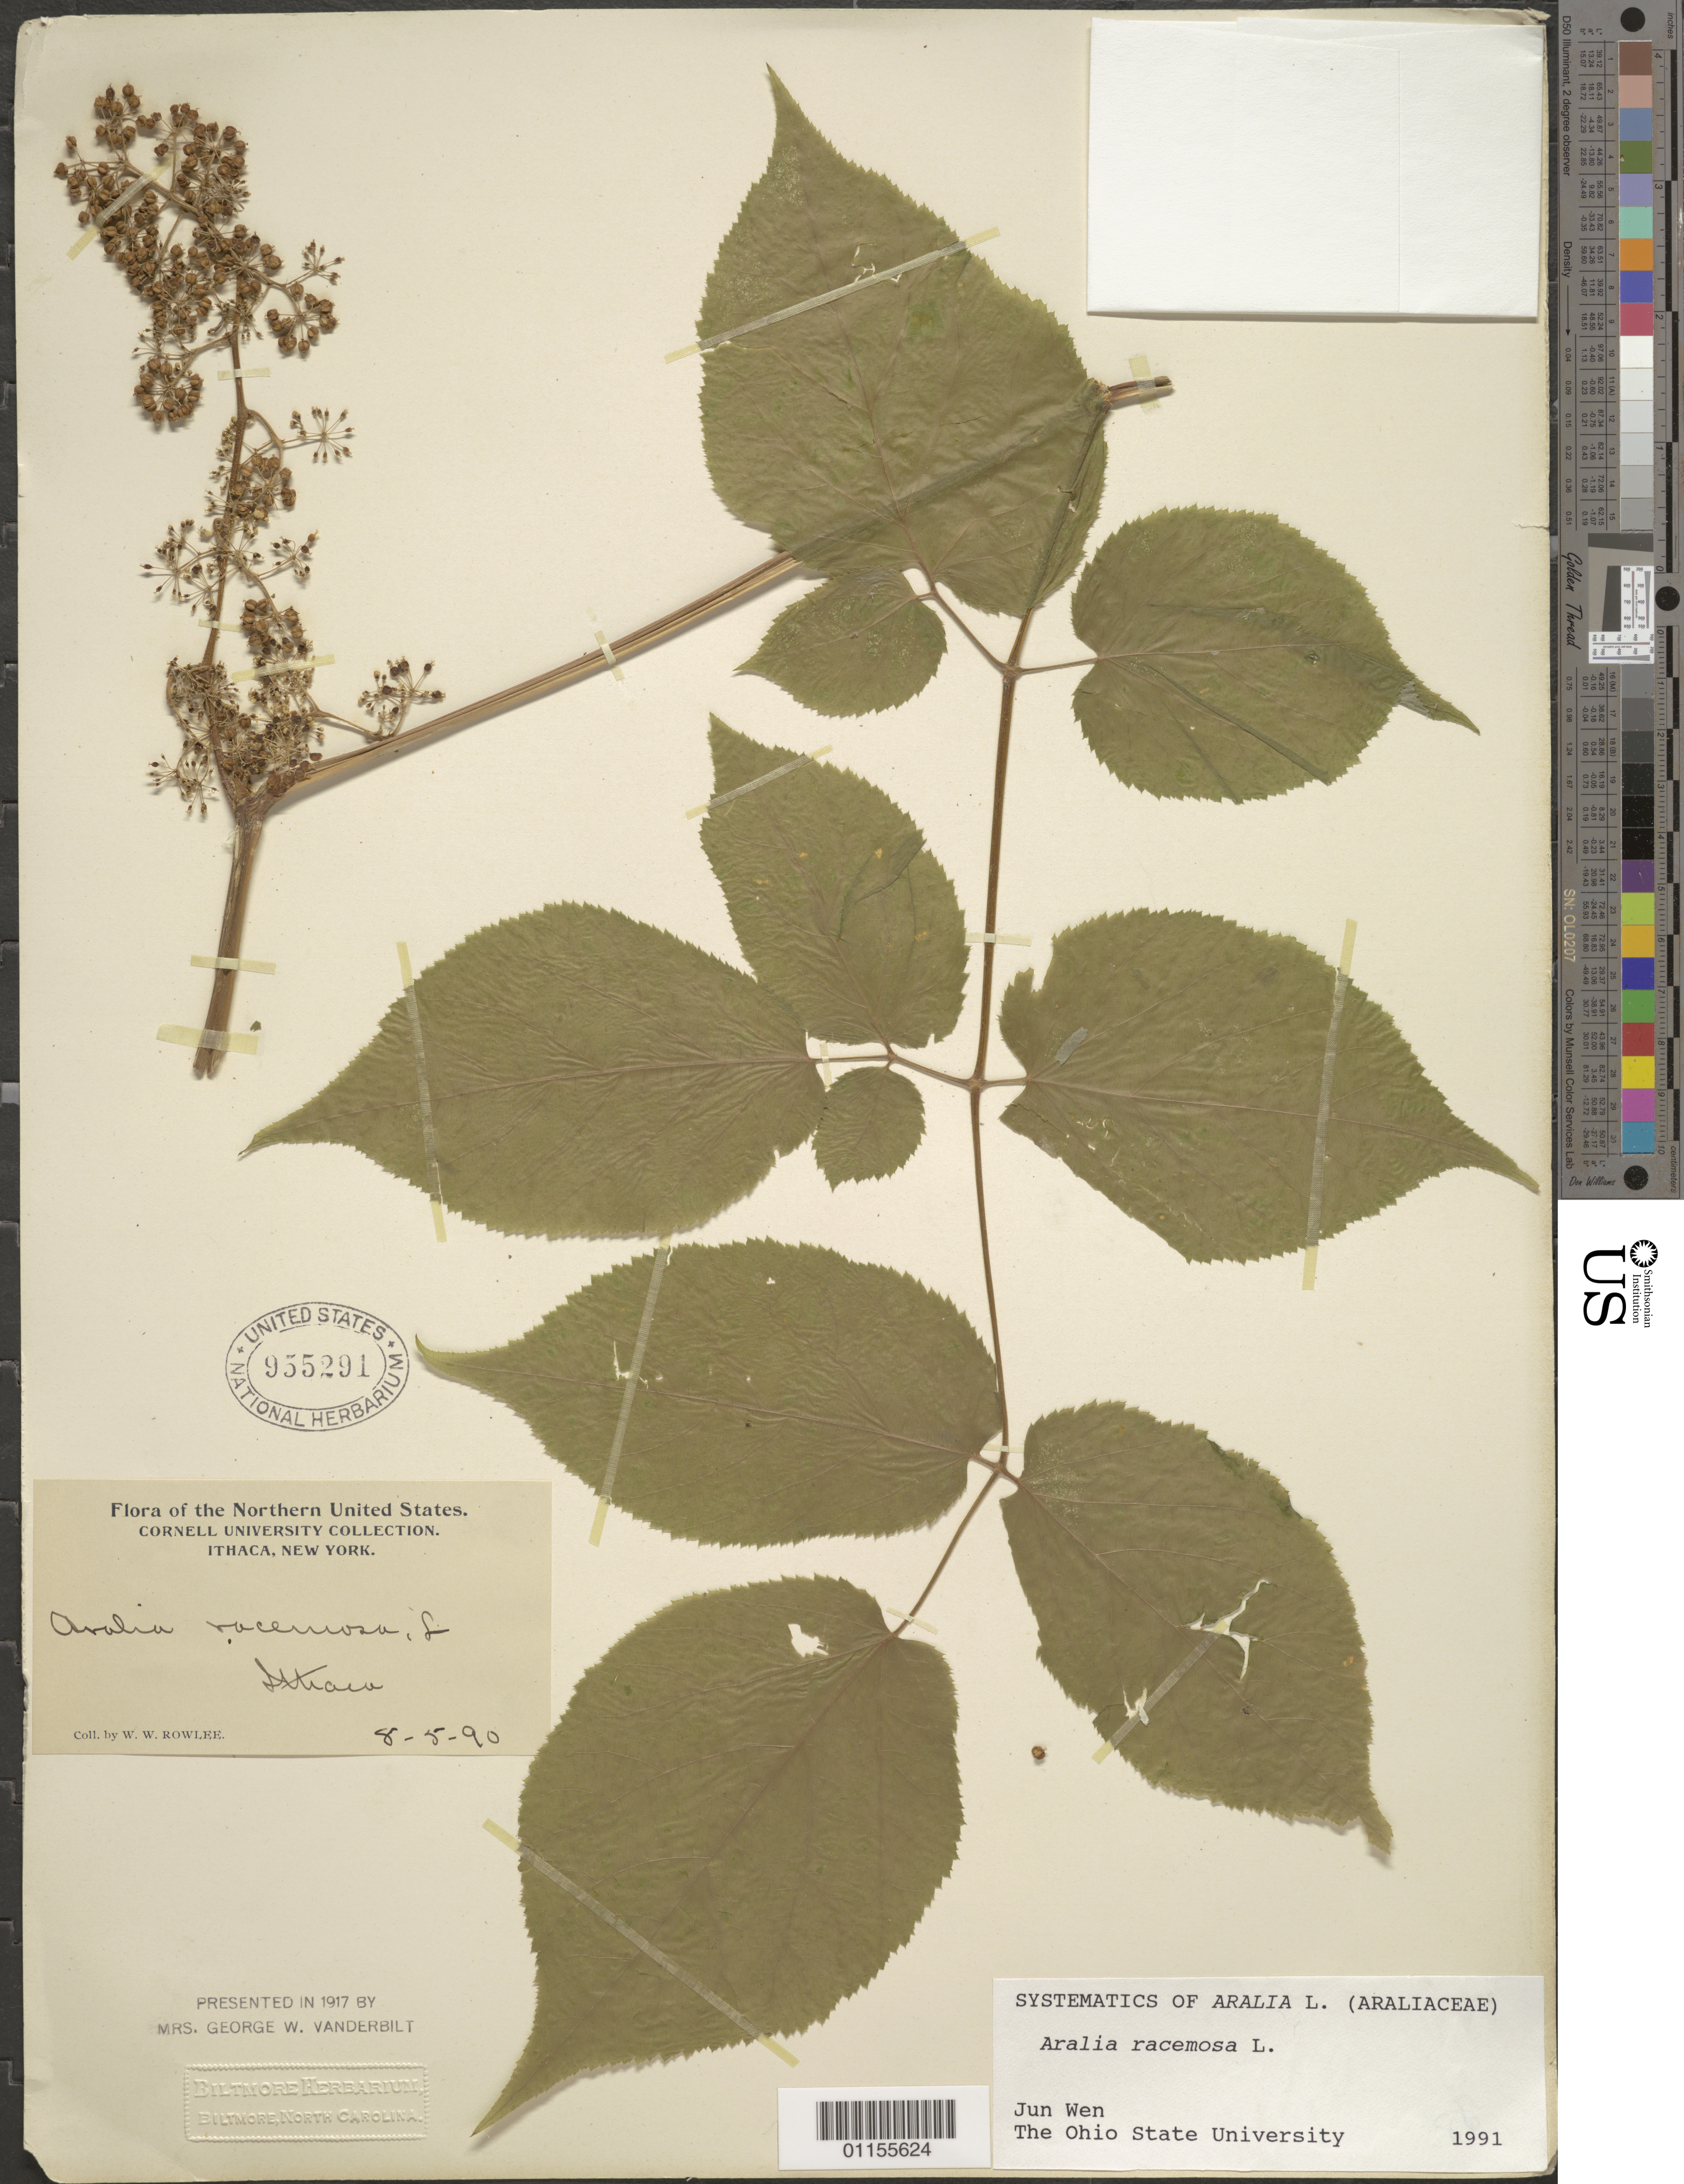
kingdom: Plantae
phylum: Tracheophyta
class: Magnoliopsida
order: Apiales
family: Araliaceae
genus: Aralia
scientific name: Aralia racemosa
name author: L.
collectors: W. W. Rowlee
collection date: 1890-05-08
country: United States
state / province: New York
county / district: Ithaca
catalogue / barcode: US 955291